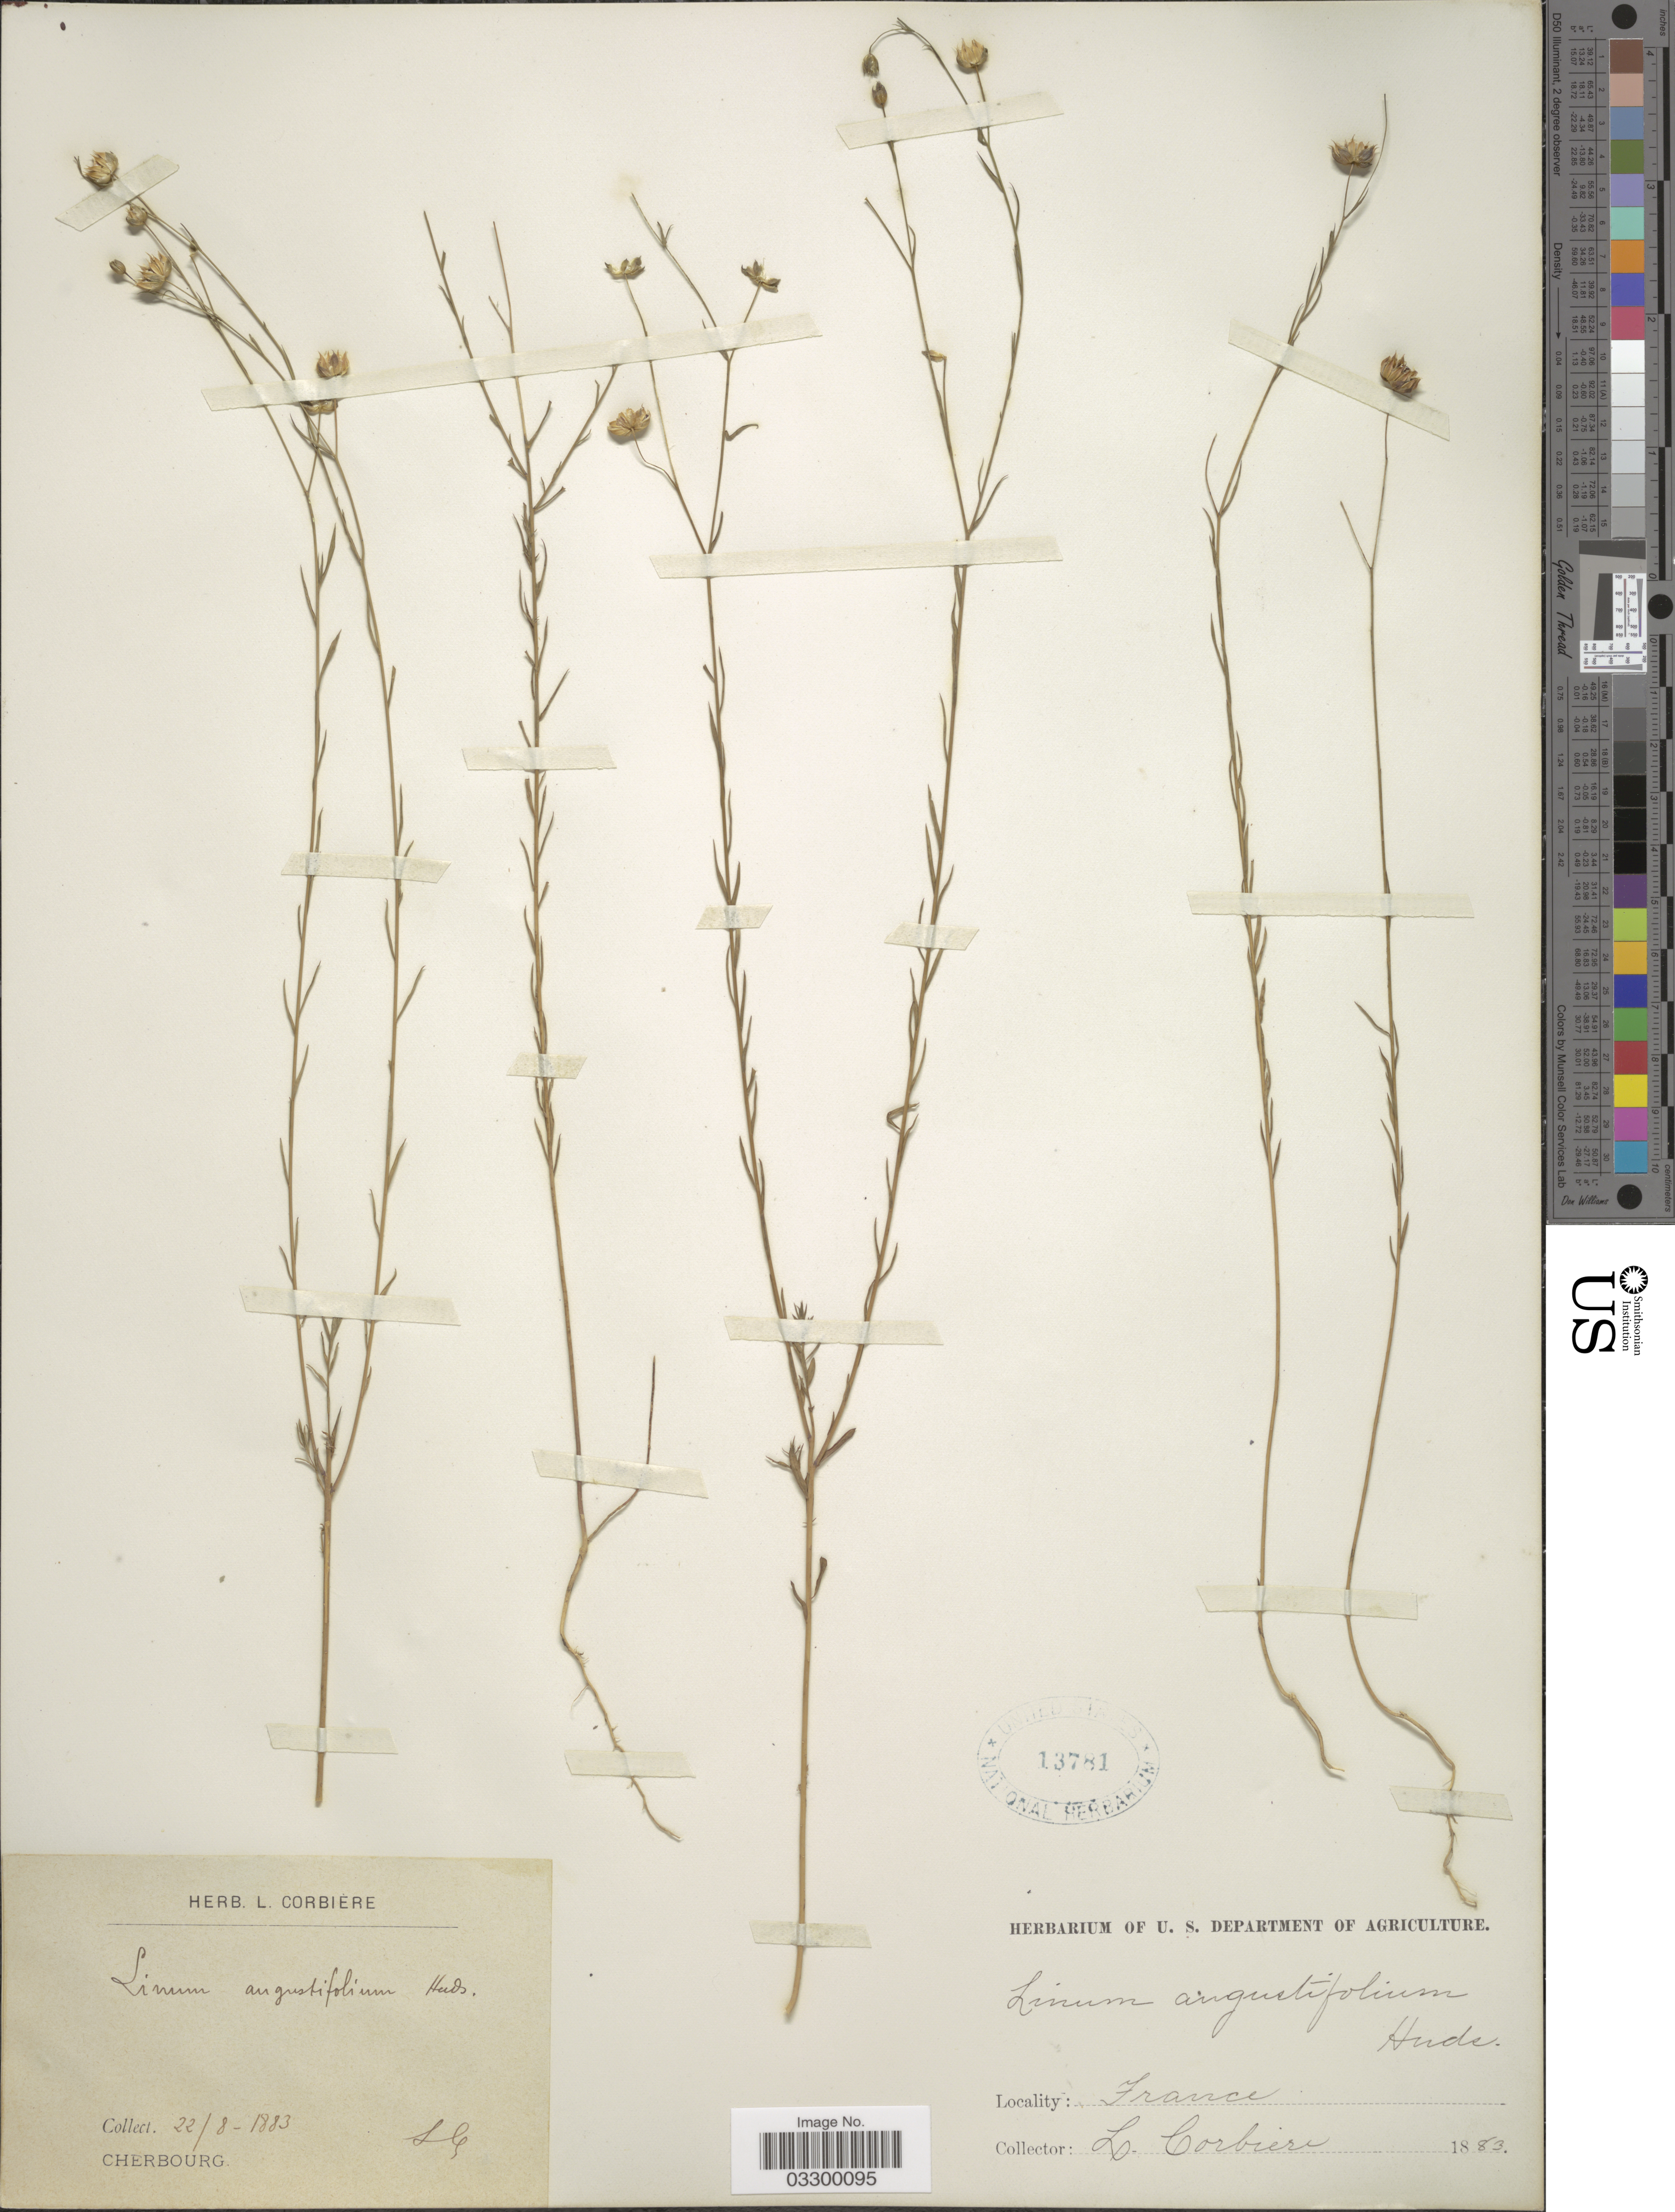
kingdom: Plantae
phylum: Tracheophyta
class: Magnoliopsida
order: Malpighiales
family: Linaceae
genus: Linum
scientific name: Linum angustifolium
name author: Huds.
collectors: L. Corbière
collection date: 1883-08-22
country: France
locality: Cherbourg.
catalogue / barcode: US 13781